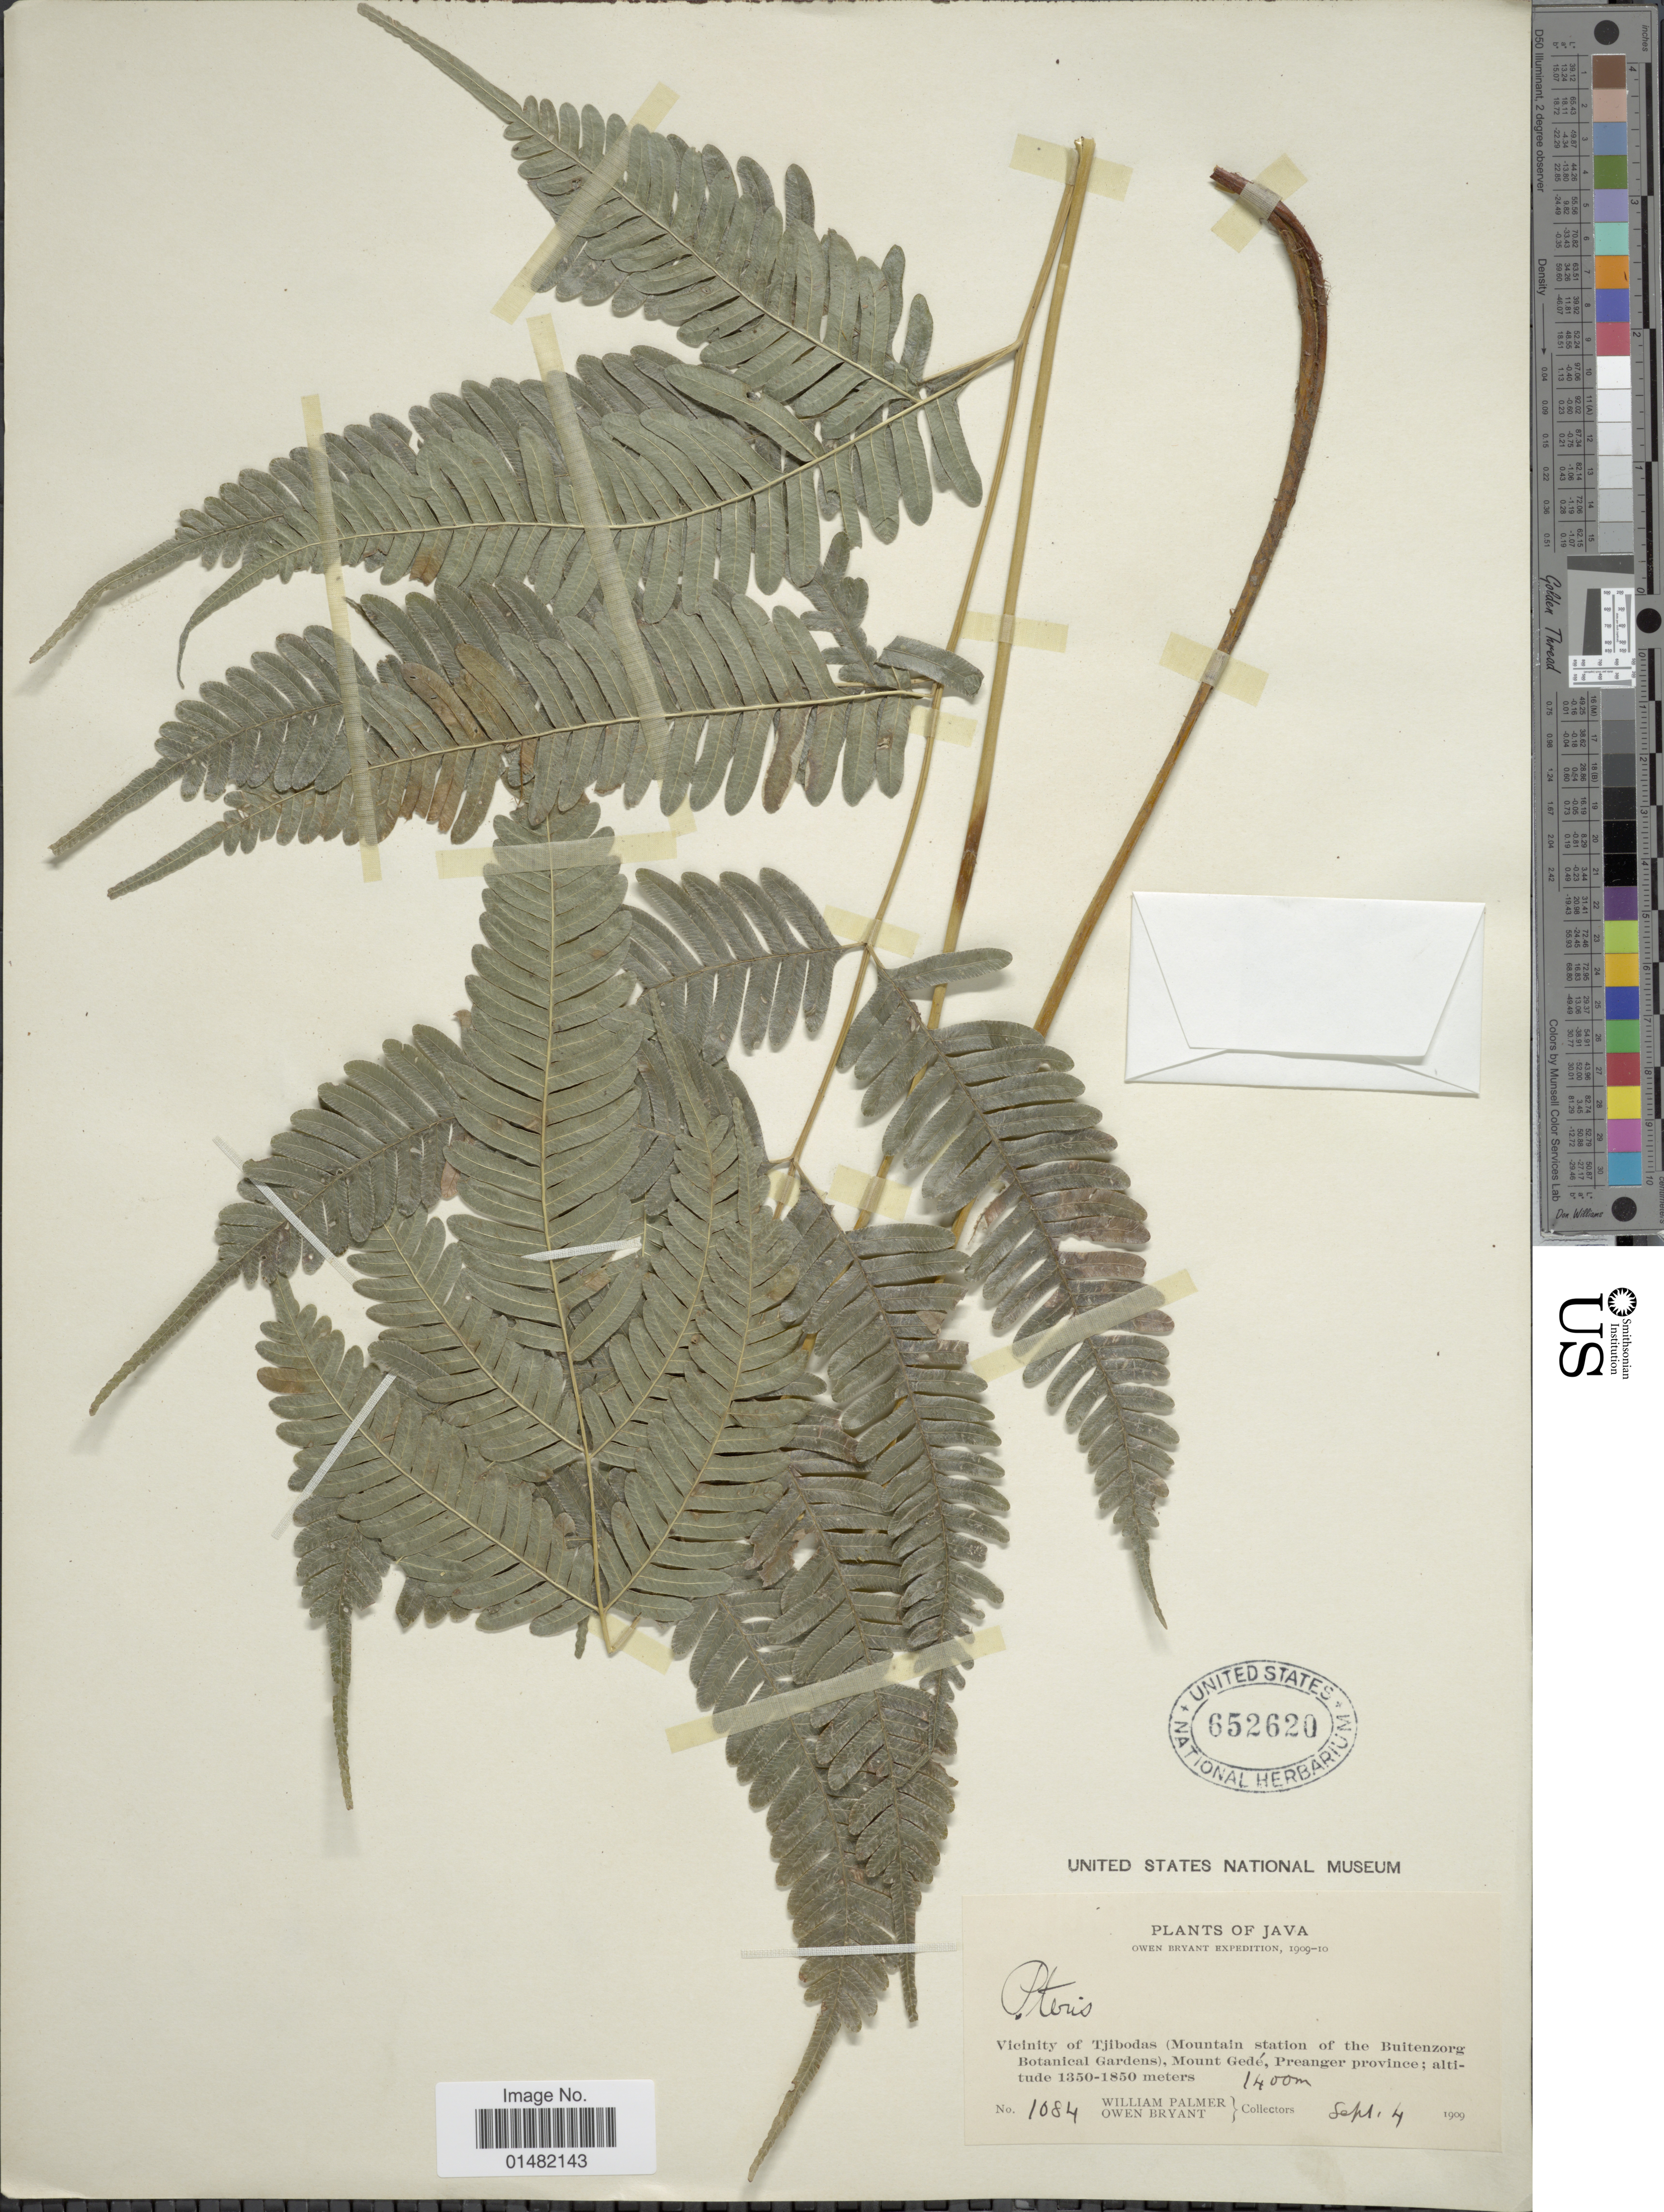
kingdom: Plantae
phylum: Tracheophyta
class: Polypodiopsida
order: Polypodiales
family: Pteridaceae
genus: Pteris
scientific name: Pteris sp.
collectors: W. Palmer & O. Bryant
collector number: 1084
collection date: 1909-09-04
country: Indonesia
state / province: Java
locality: Vicinity of Tjibodas (Mountain station of the Buitenzorg Botanical Gardens), Mount Gedé, Preanger province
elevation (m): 1400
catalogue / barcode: US 652620